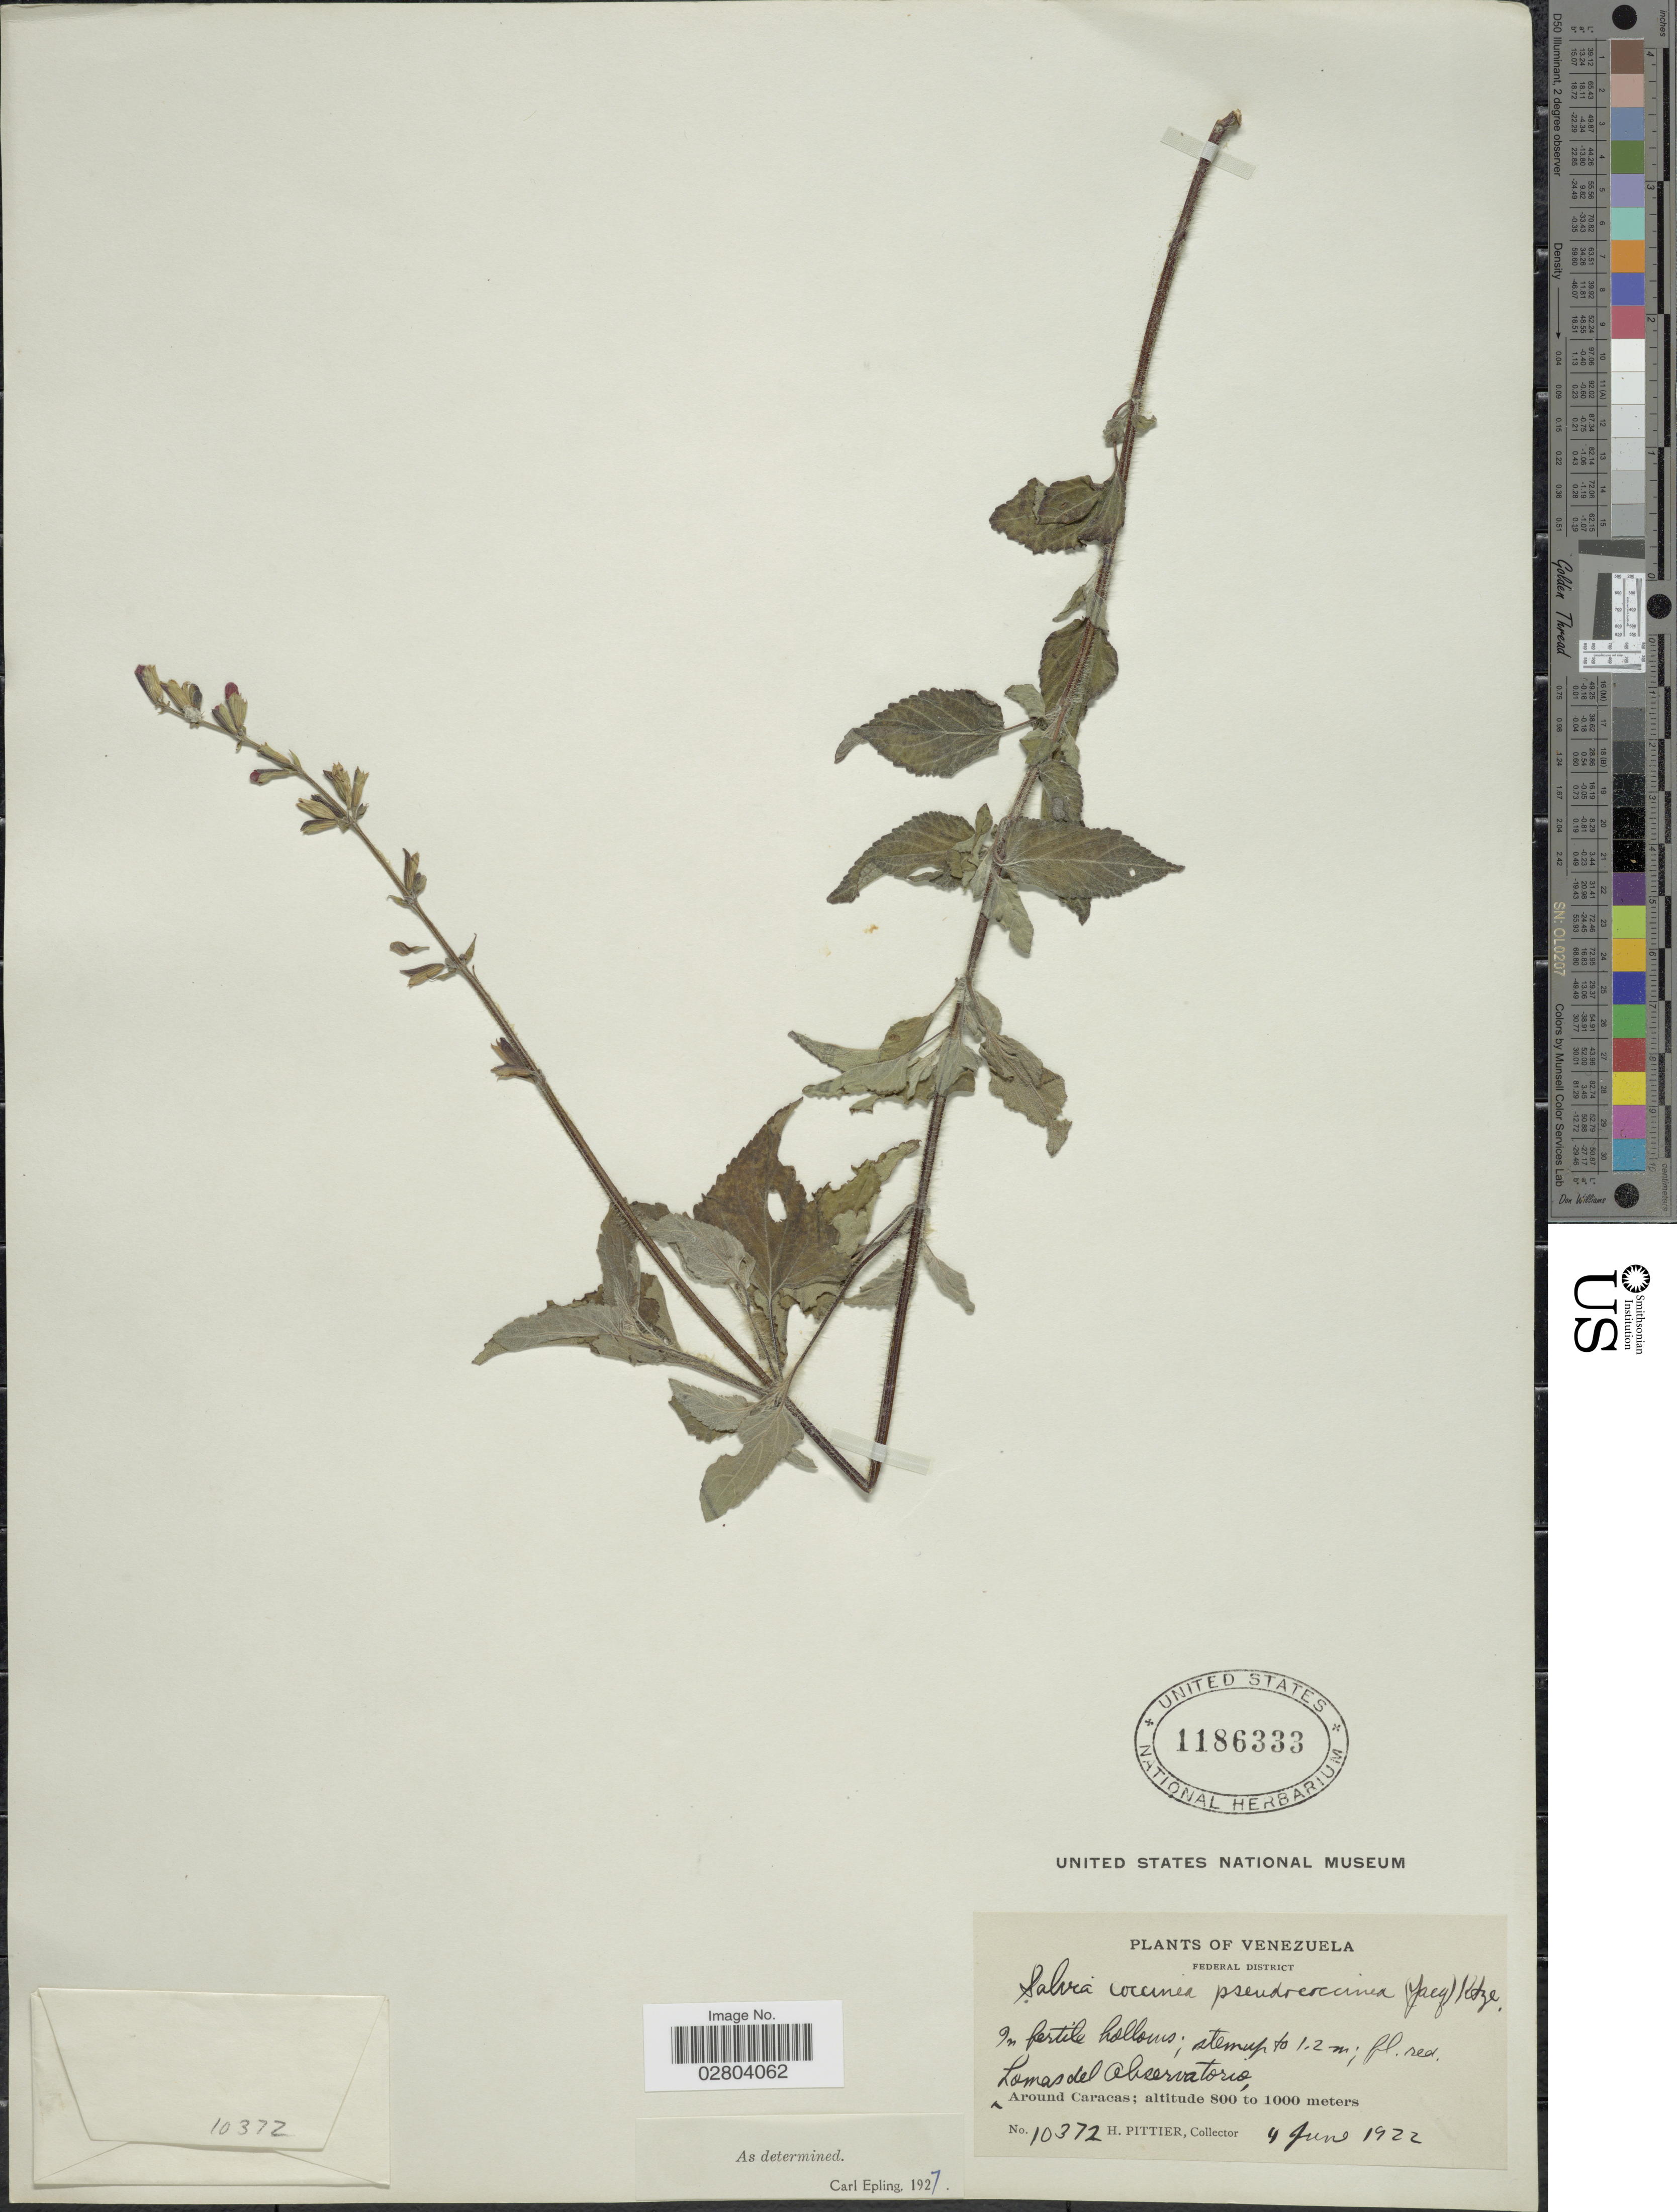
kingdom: Plantae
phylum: Tracheophyta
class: Magnoliopsida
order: Lamiales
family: Lamiaceae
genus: Salvia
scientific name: Salvia coccinea 'Naples Lavender'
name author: L. f. ex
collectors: H. F. Pittier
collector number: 10372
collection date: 1922-06-04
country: Venezuela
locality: Federal District. Lomas del Observatorio, around Caracas.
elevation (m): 800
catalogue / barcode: US 1186333